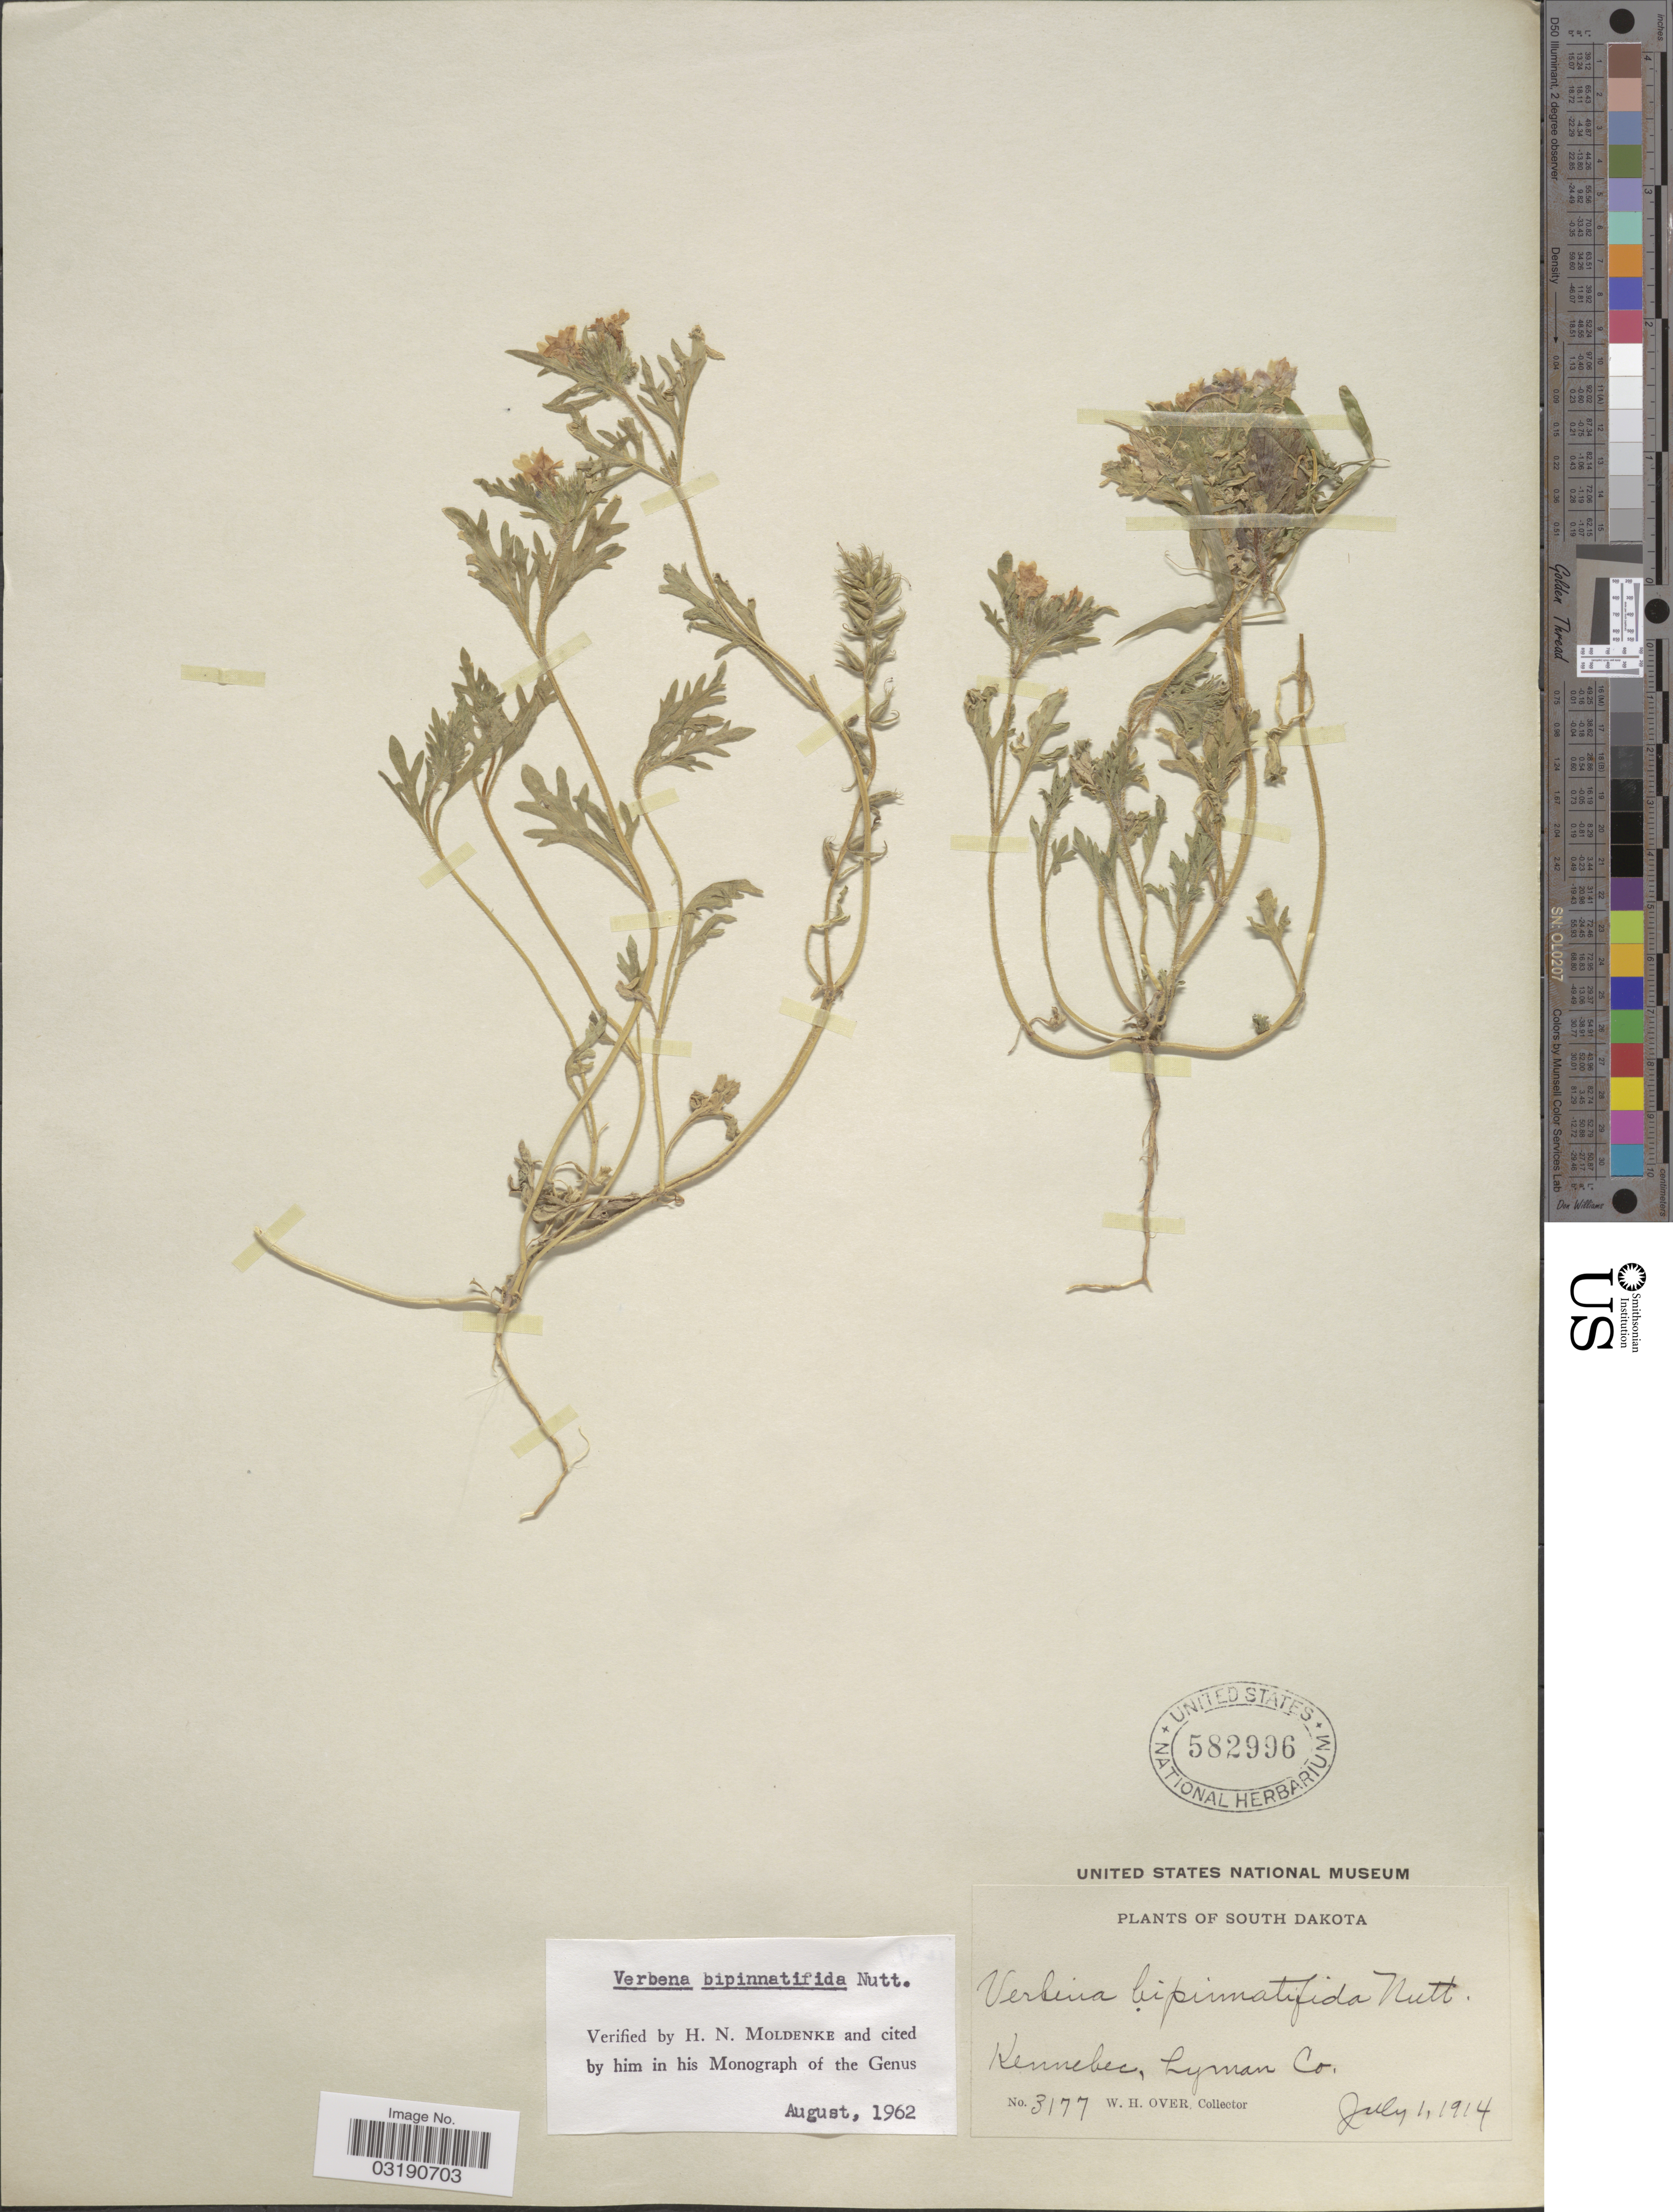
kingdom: Plantae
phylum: Tracheophyta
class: Magnoliopsida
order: Lamiales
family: Verbenaceae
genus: Verbena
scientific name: Verbena bipinnatifida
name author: (Schauer) Nutt.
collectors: W. Over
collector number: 3177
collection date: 1914-07-01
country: United States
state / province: South Dakota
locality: Kennebec, Lyman Co.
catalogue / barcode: US 582996